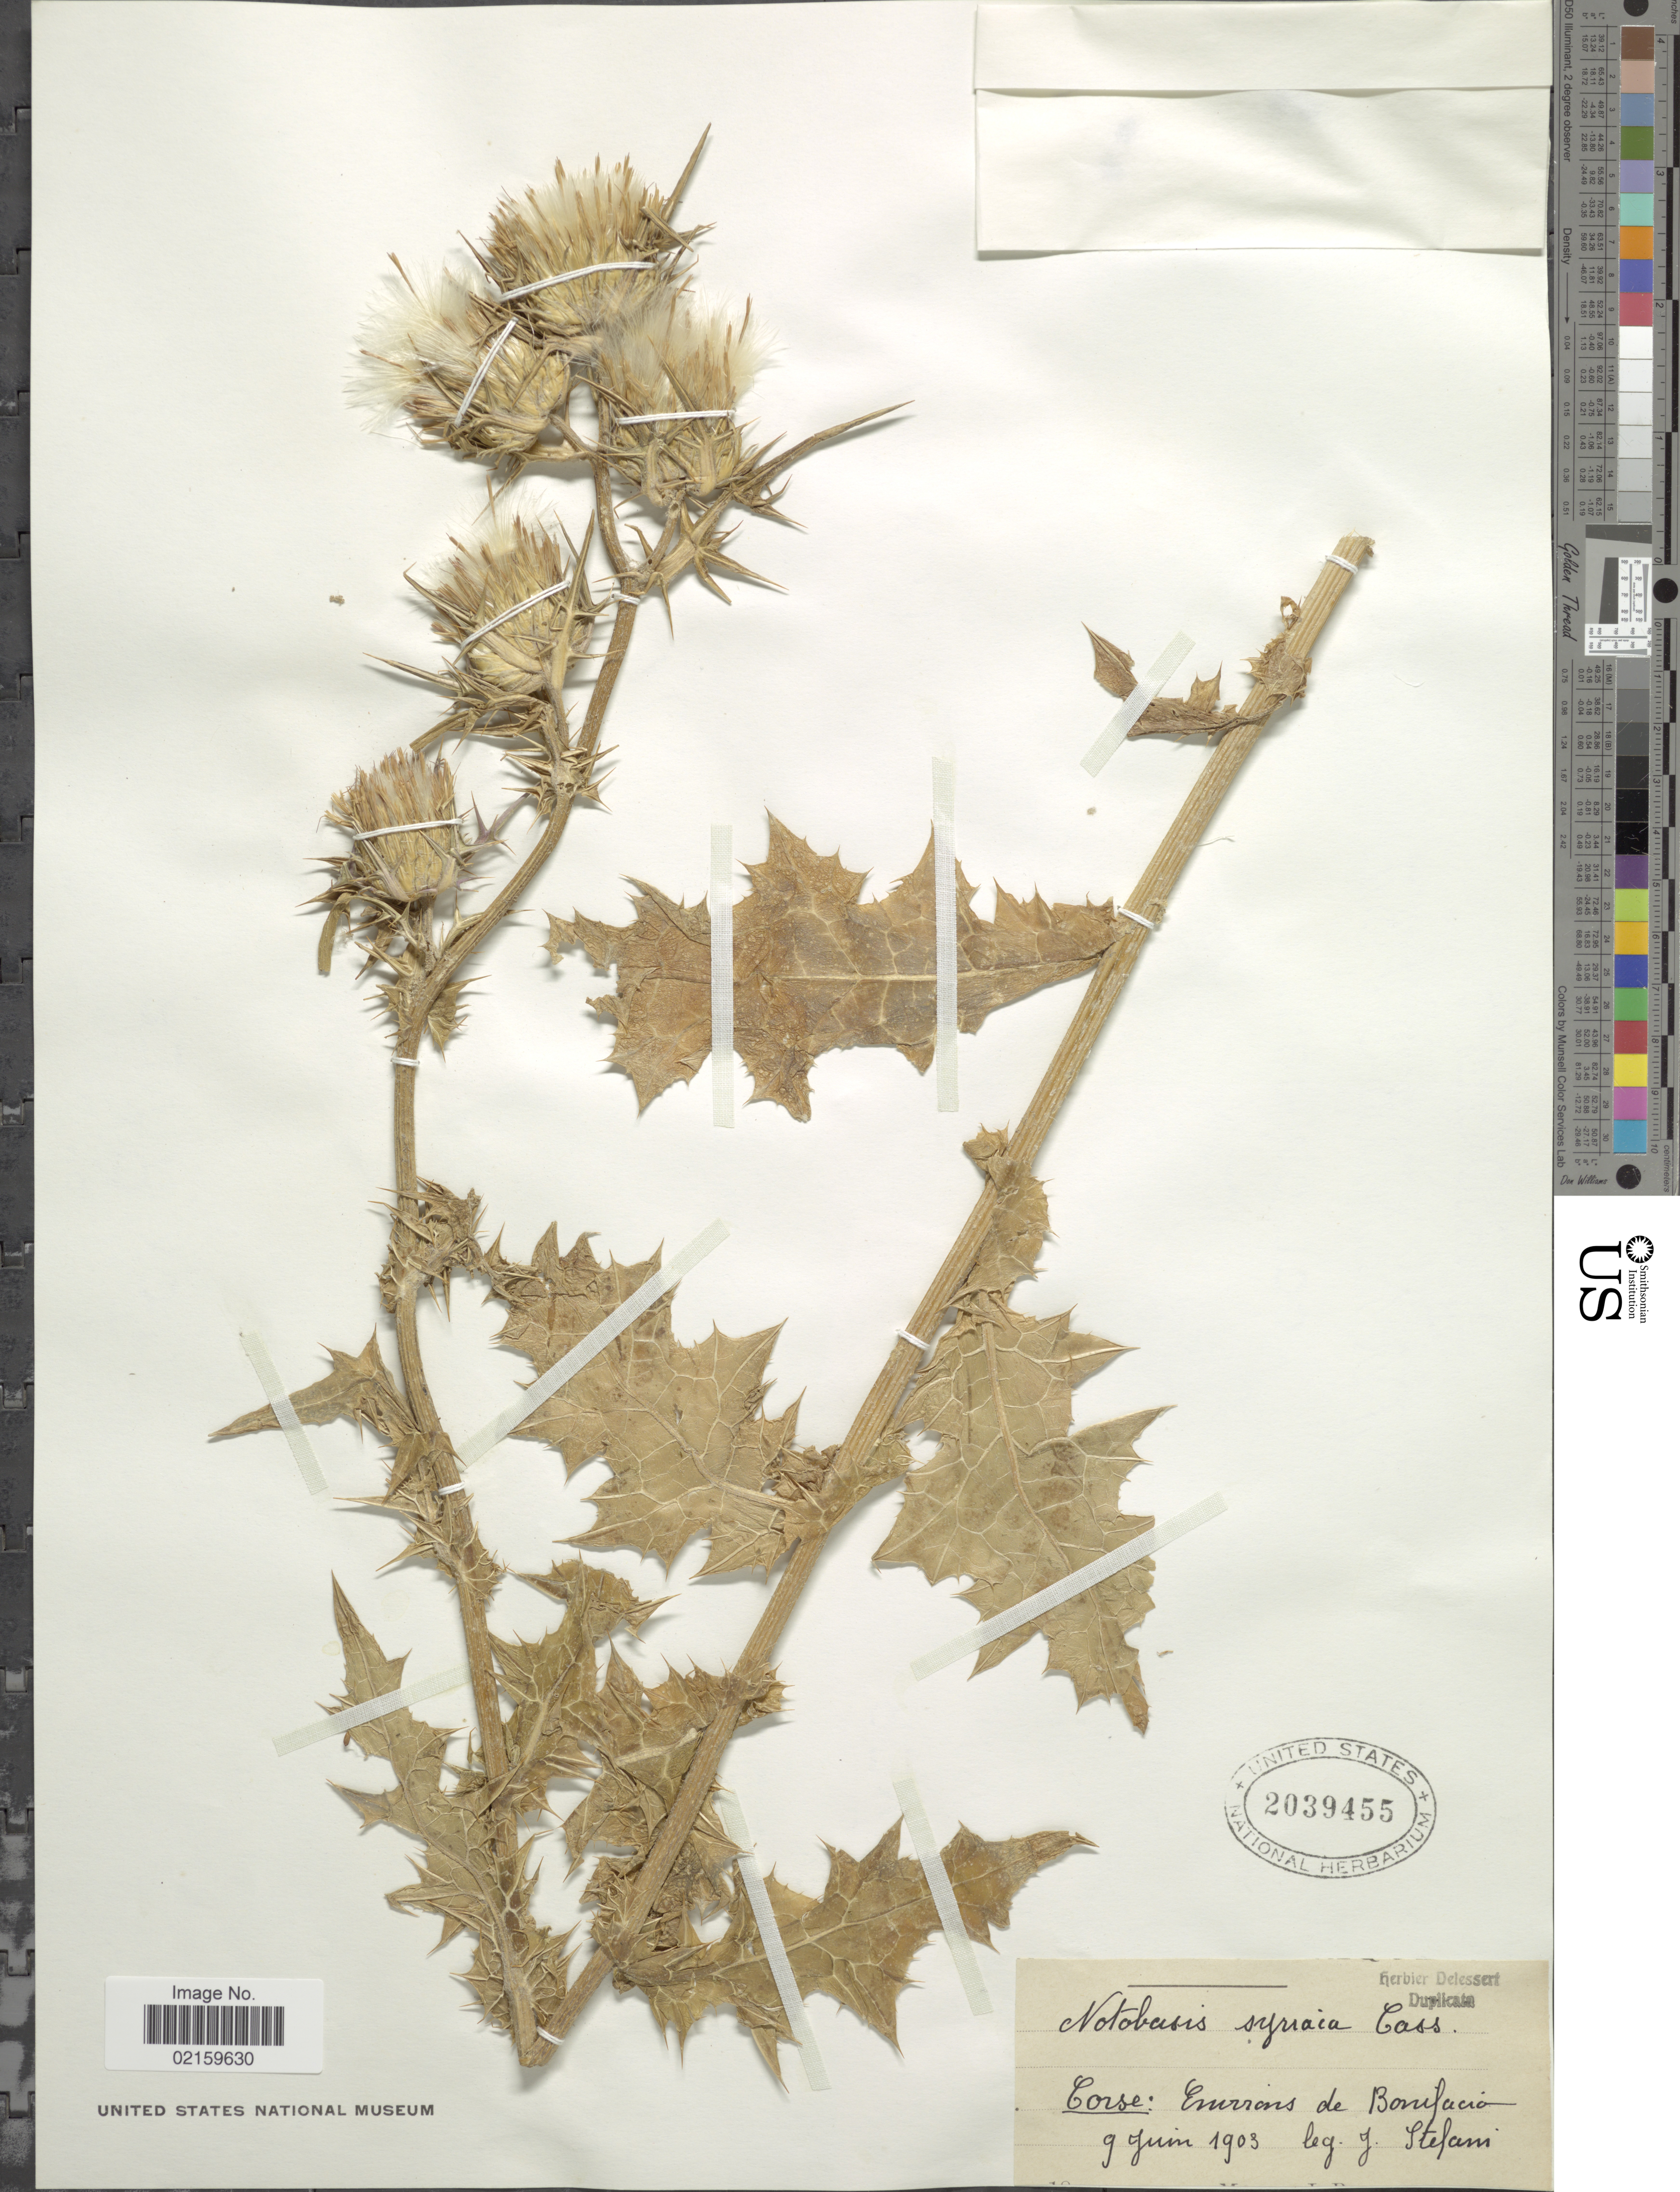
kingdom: Plantae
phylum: Tracheophyta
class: Magnoliopsida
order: Asterales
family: Asteraceae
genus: Notobasis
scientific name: Notobasis syriaca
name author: (L.) Cass.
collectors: J. Stefani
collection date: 1903-06-09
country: France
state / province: Corsica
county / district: Corse-du-Sud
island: Corse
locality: Corse: Environs de Bonifacio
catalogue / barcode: US 2039455